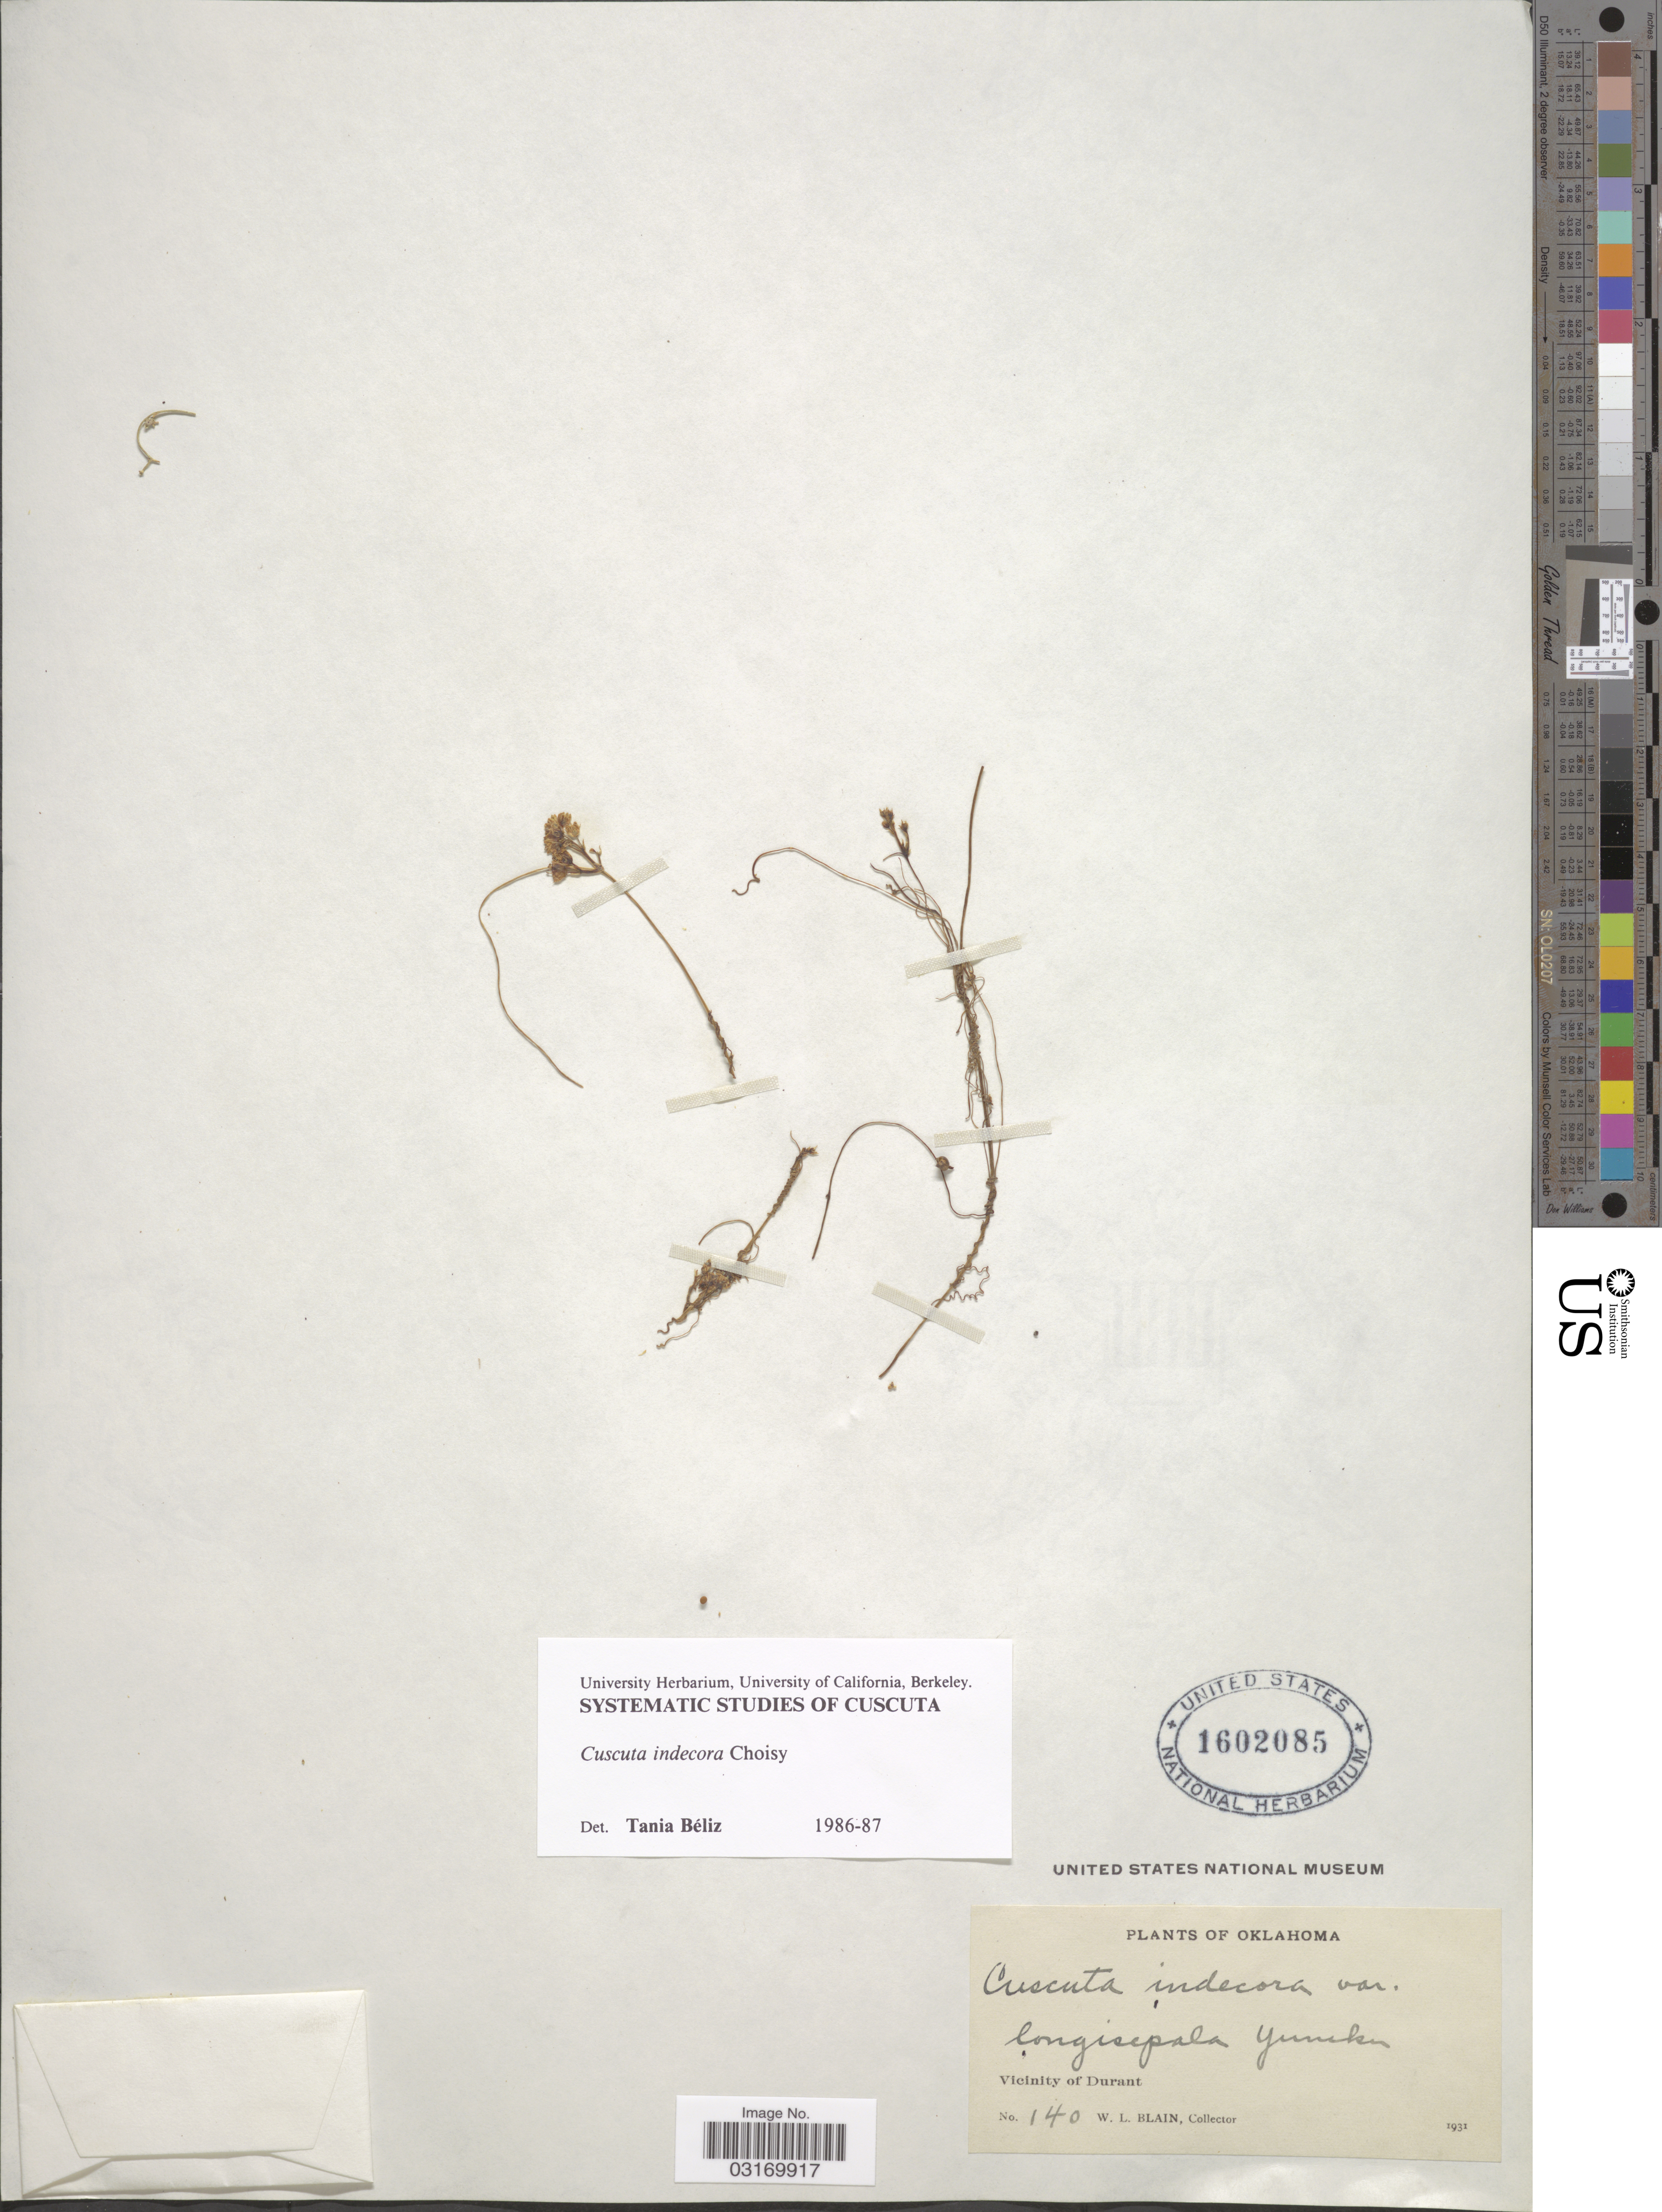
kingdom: Plantae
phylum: Tracheophyta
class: Magnoliopsida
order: Solanales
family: Convolvulaceae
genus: Cuscuta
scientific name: Cuscuta indecora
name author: Choisy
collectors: W. Blain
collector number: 140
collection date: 1931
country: United States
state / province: Oklahoma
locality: Vicinity of Durant.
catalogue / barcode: US 1602085